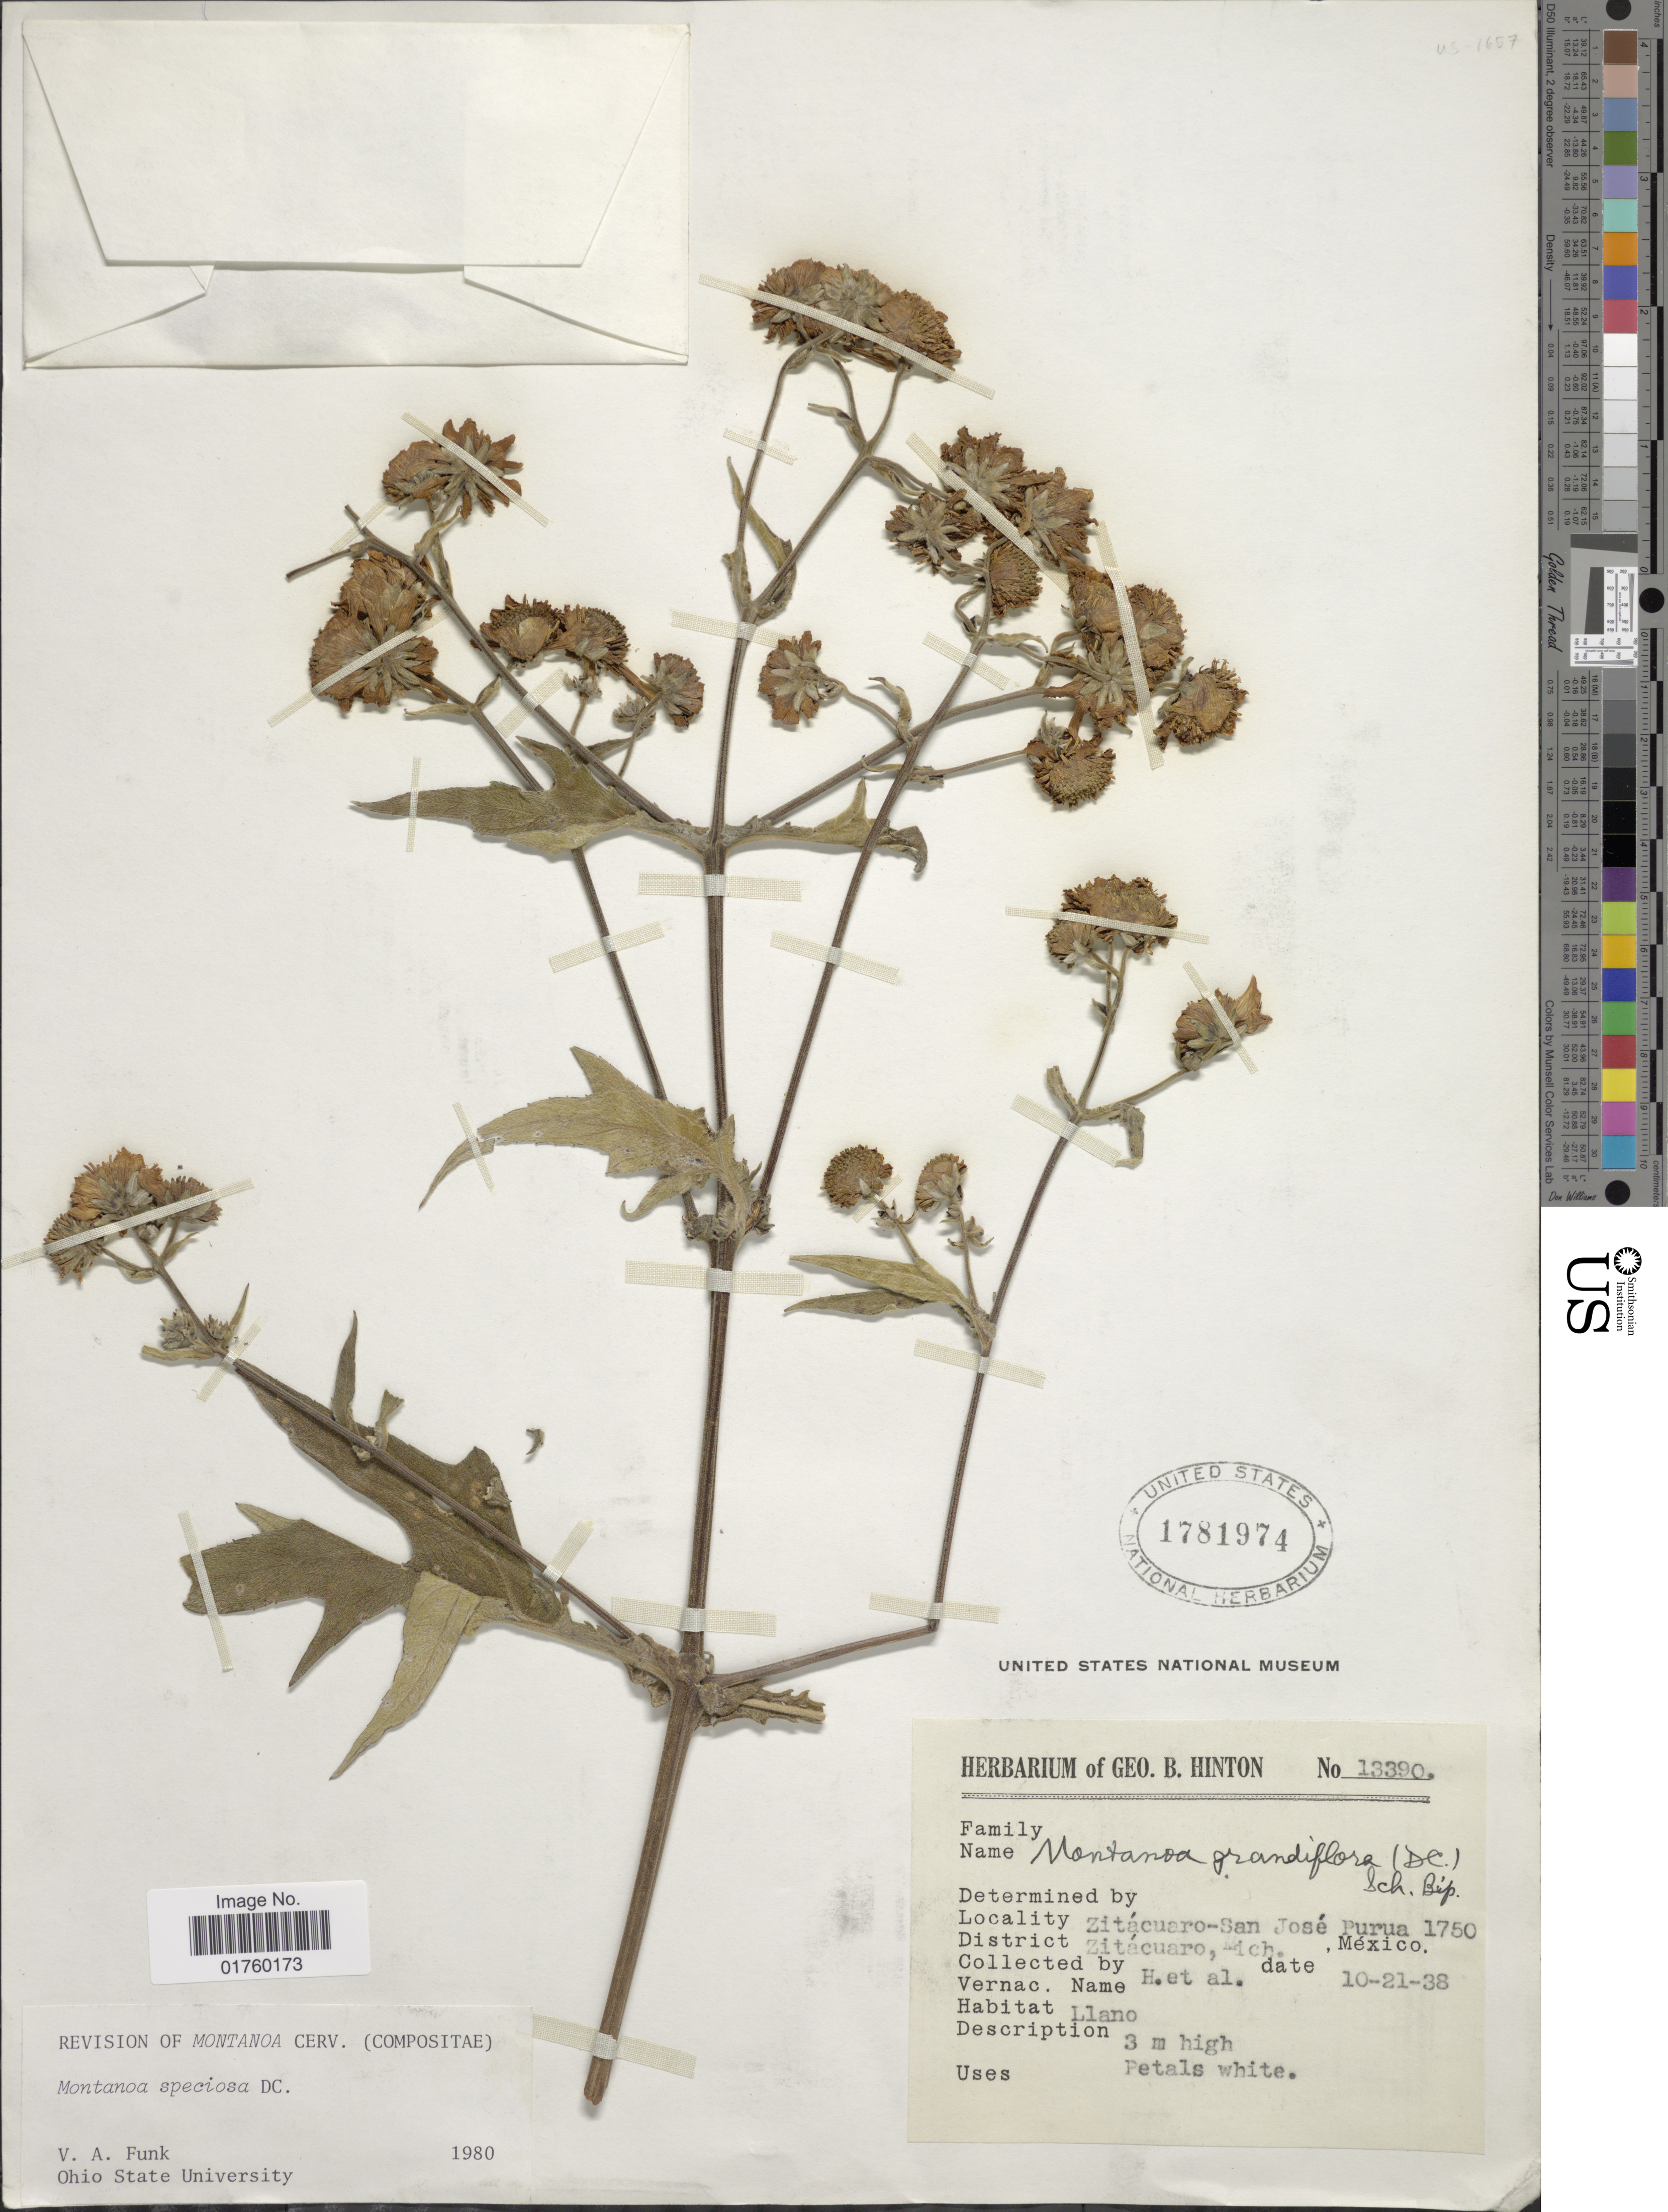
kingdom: Plantae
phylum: Tracheophyta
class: Magnoliopsida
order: Asterales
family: Asteraceae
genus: Montanoa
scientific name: Montanoa speciosa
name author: (DC.) Sch. Bip. ex K. Koch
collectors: G. B. Hinton & et al.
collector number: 13390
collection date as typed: Transcribed d/m/y: 21/10/38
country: Mexico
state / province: Michoacán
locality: Zitacuaro-San Jose Purua, District Zitacuaro.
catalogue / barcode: US 1781974